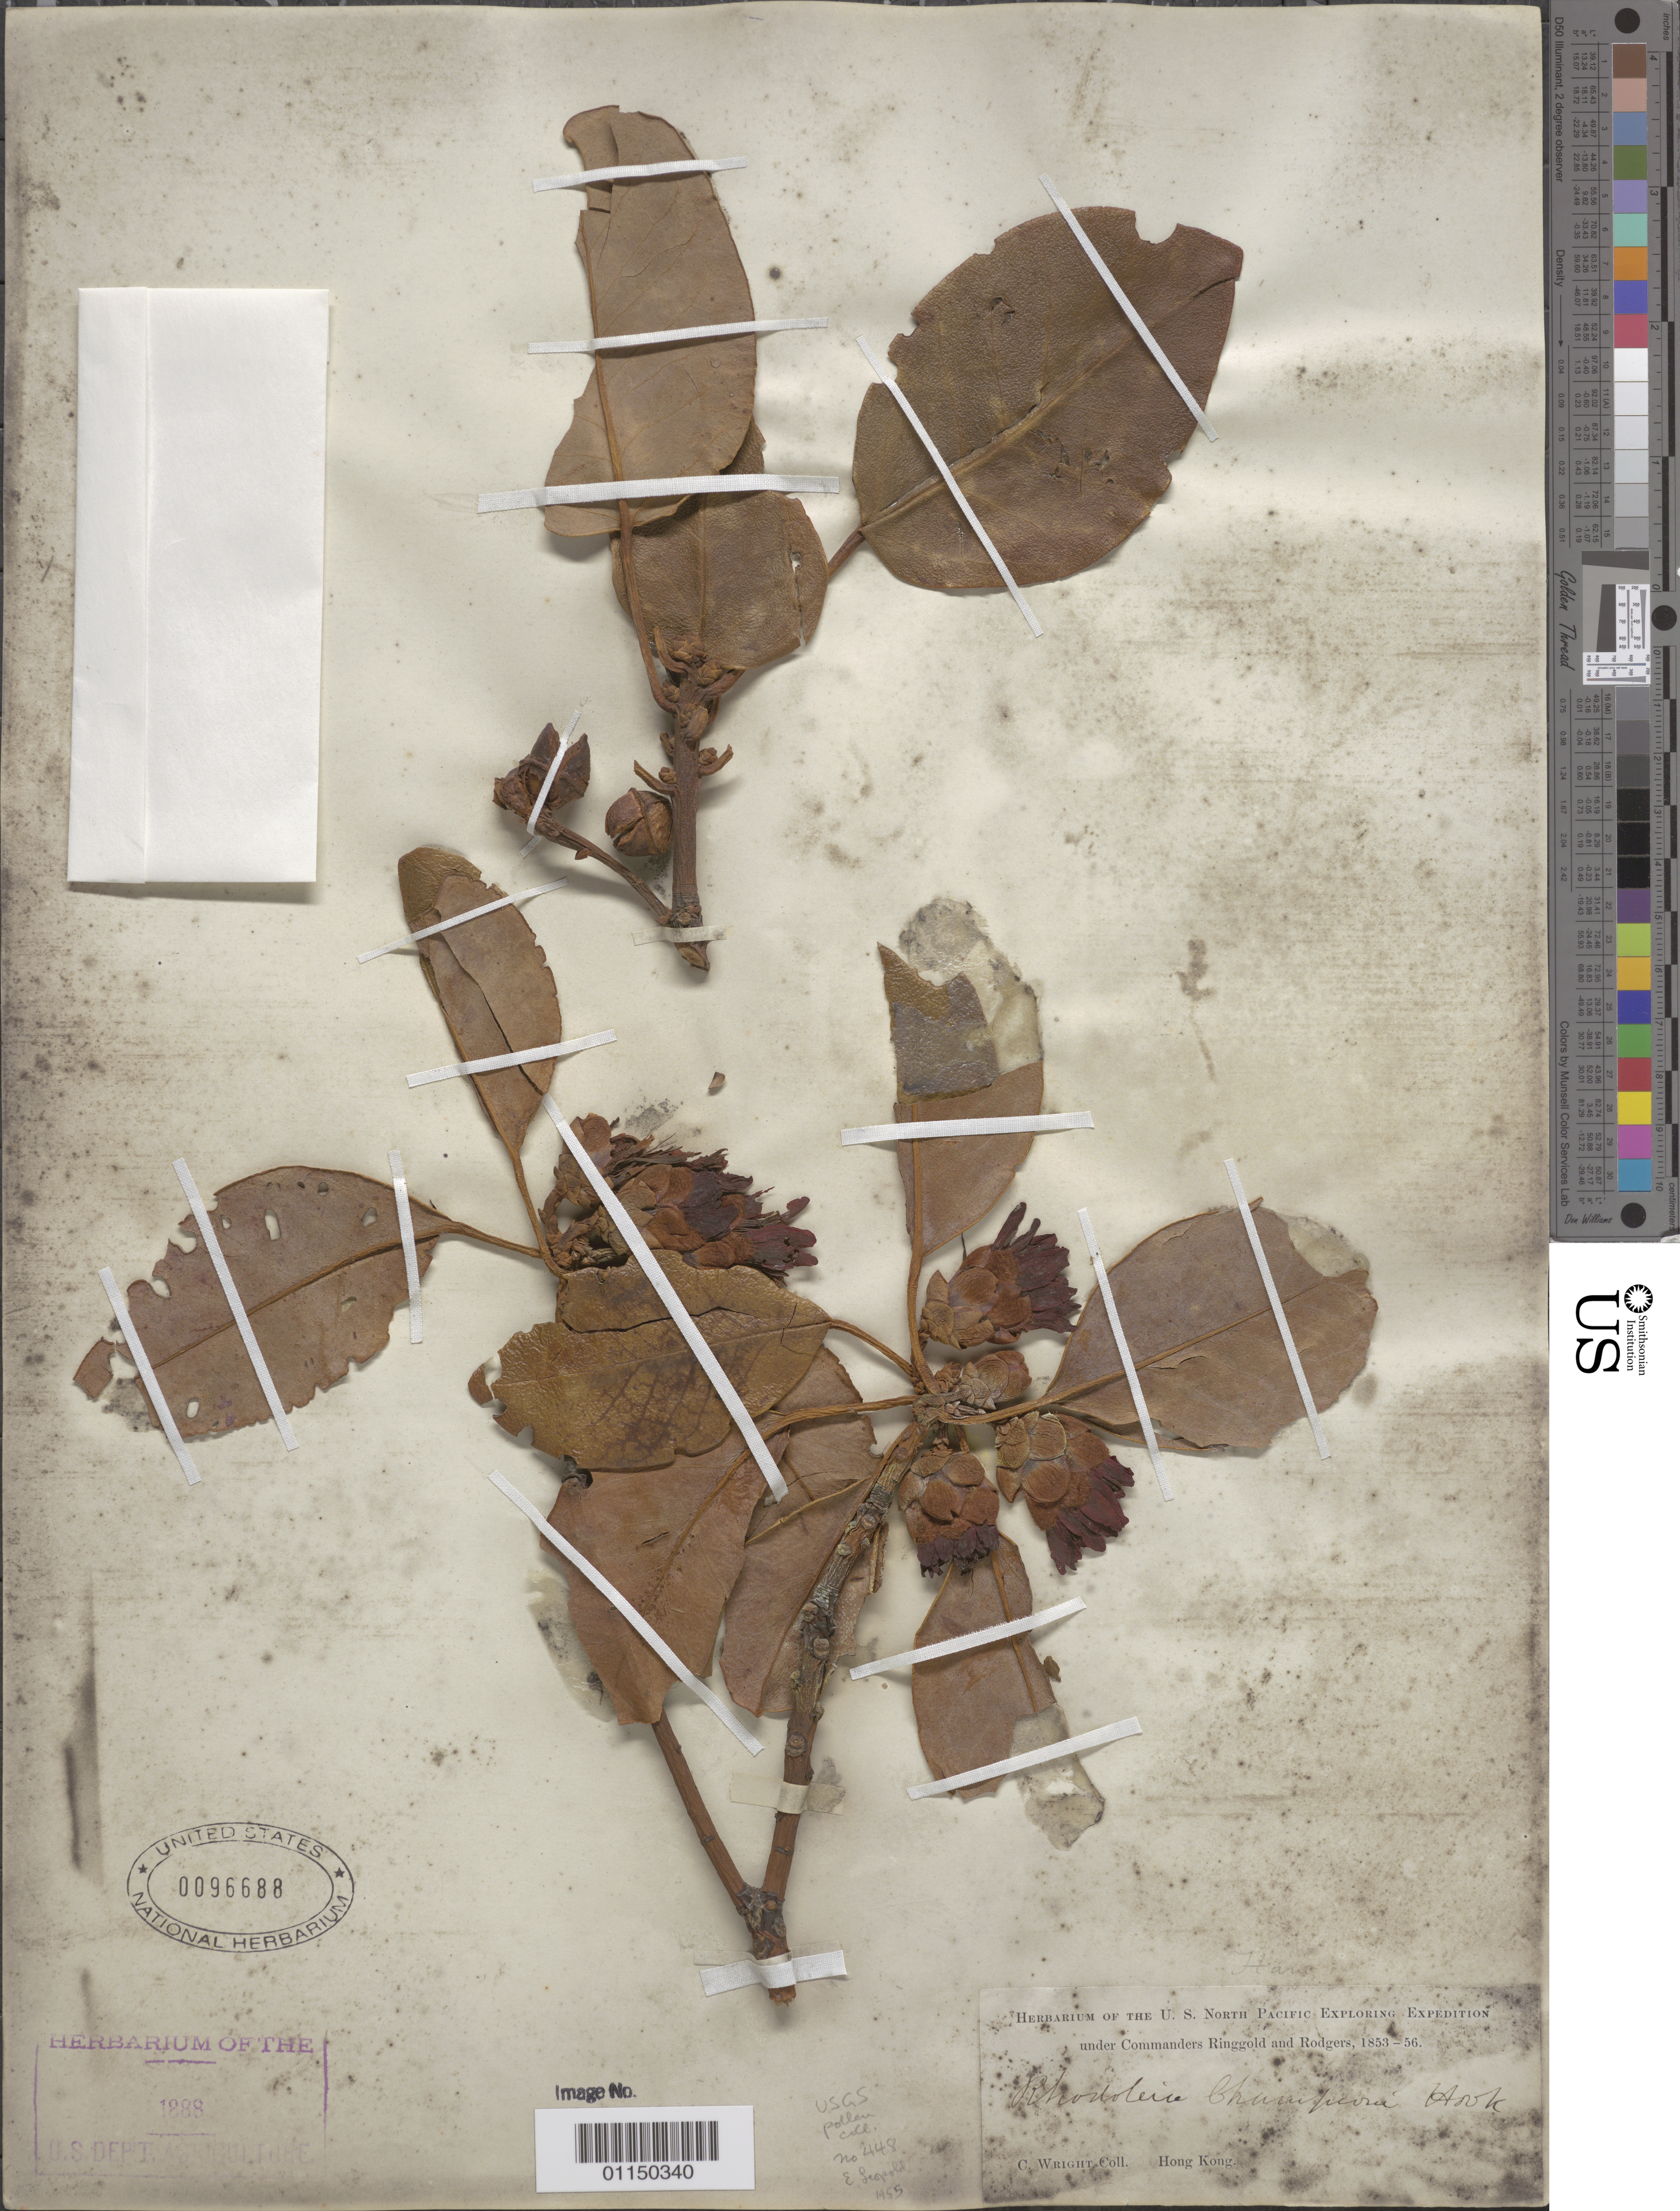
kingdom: Plantae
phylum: Tracheophyta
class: Magnoliopsida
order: Saxifragales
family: Hamamelidaceae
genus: Rhodoleia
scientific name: Rhodoleia championii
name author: Hook. f.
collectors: C. Wright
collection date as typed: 1853 to -- -- 1856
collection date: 1853/1856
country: China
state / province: Hong Kong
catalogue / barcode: US 96688